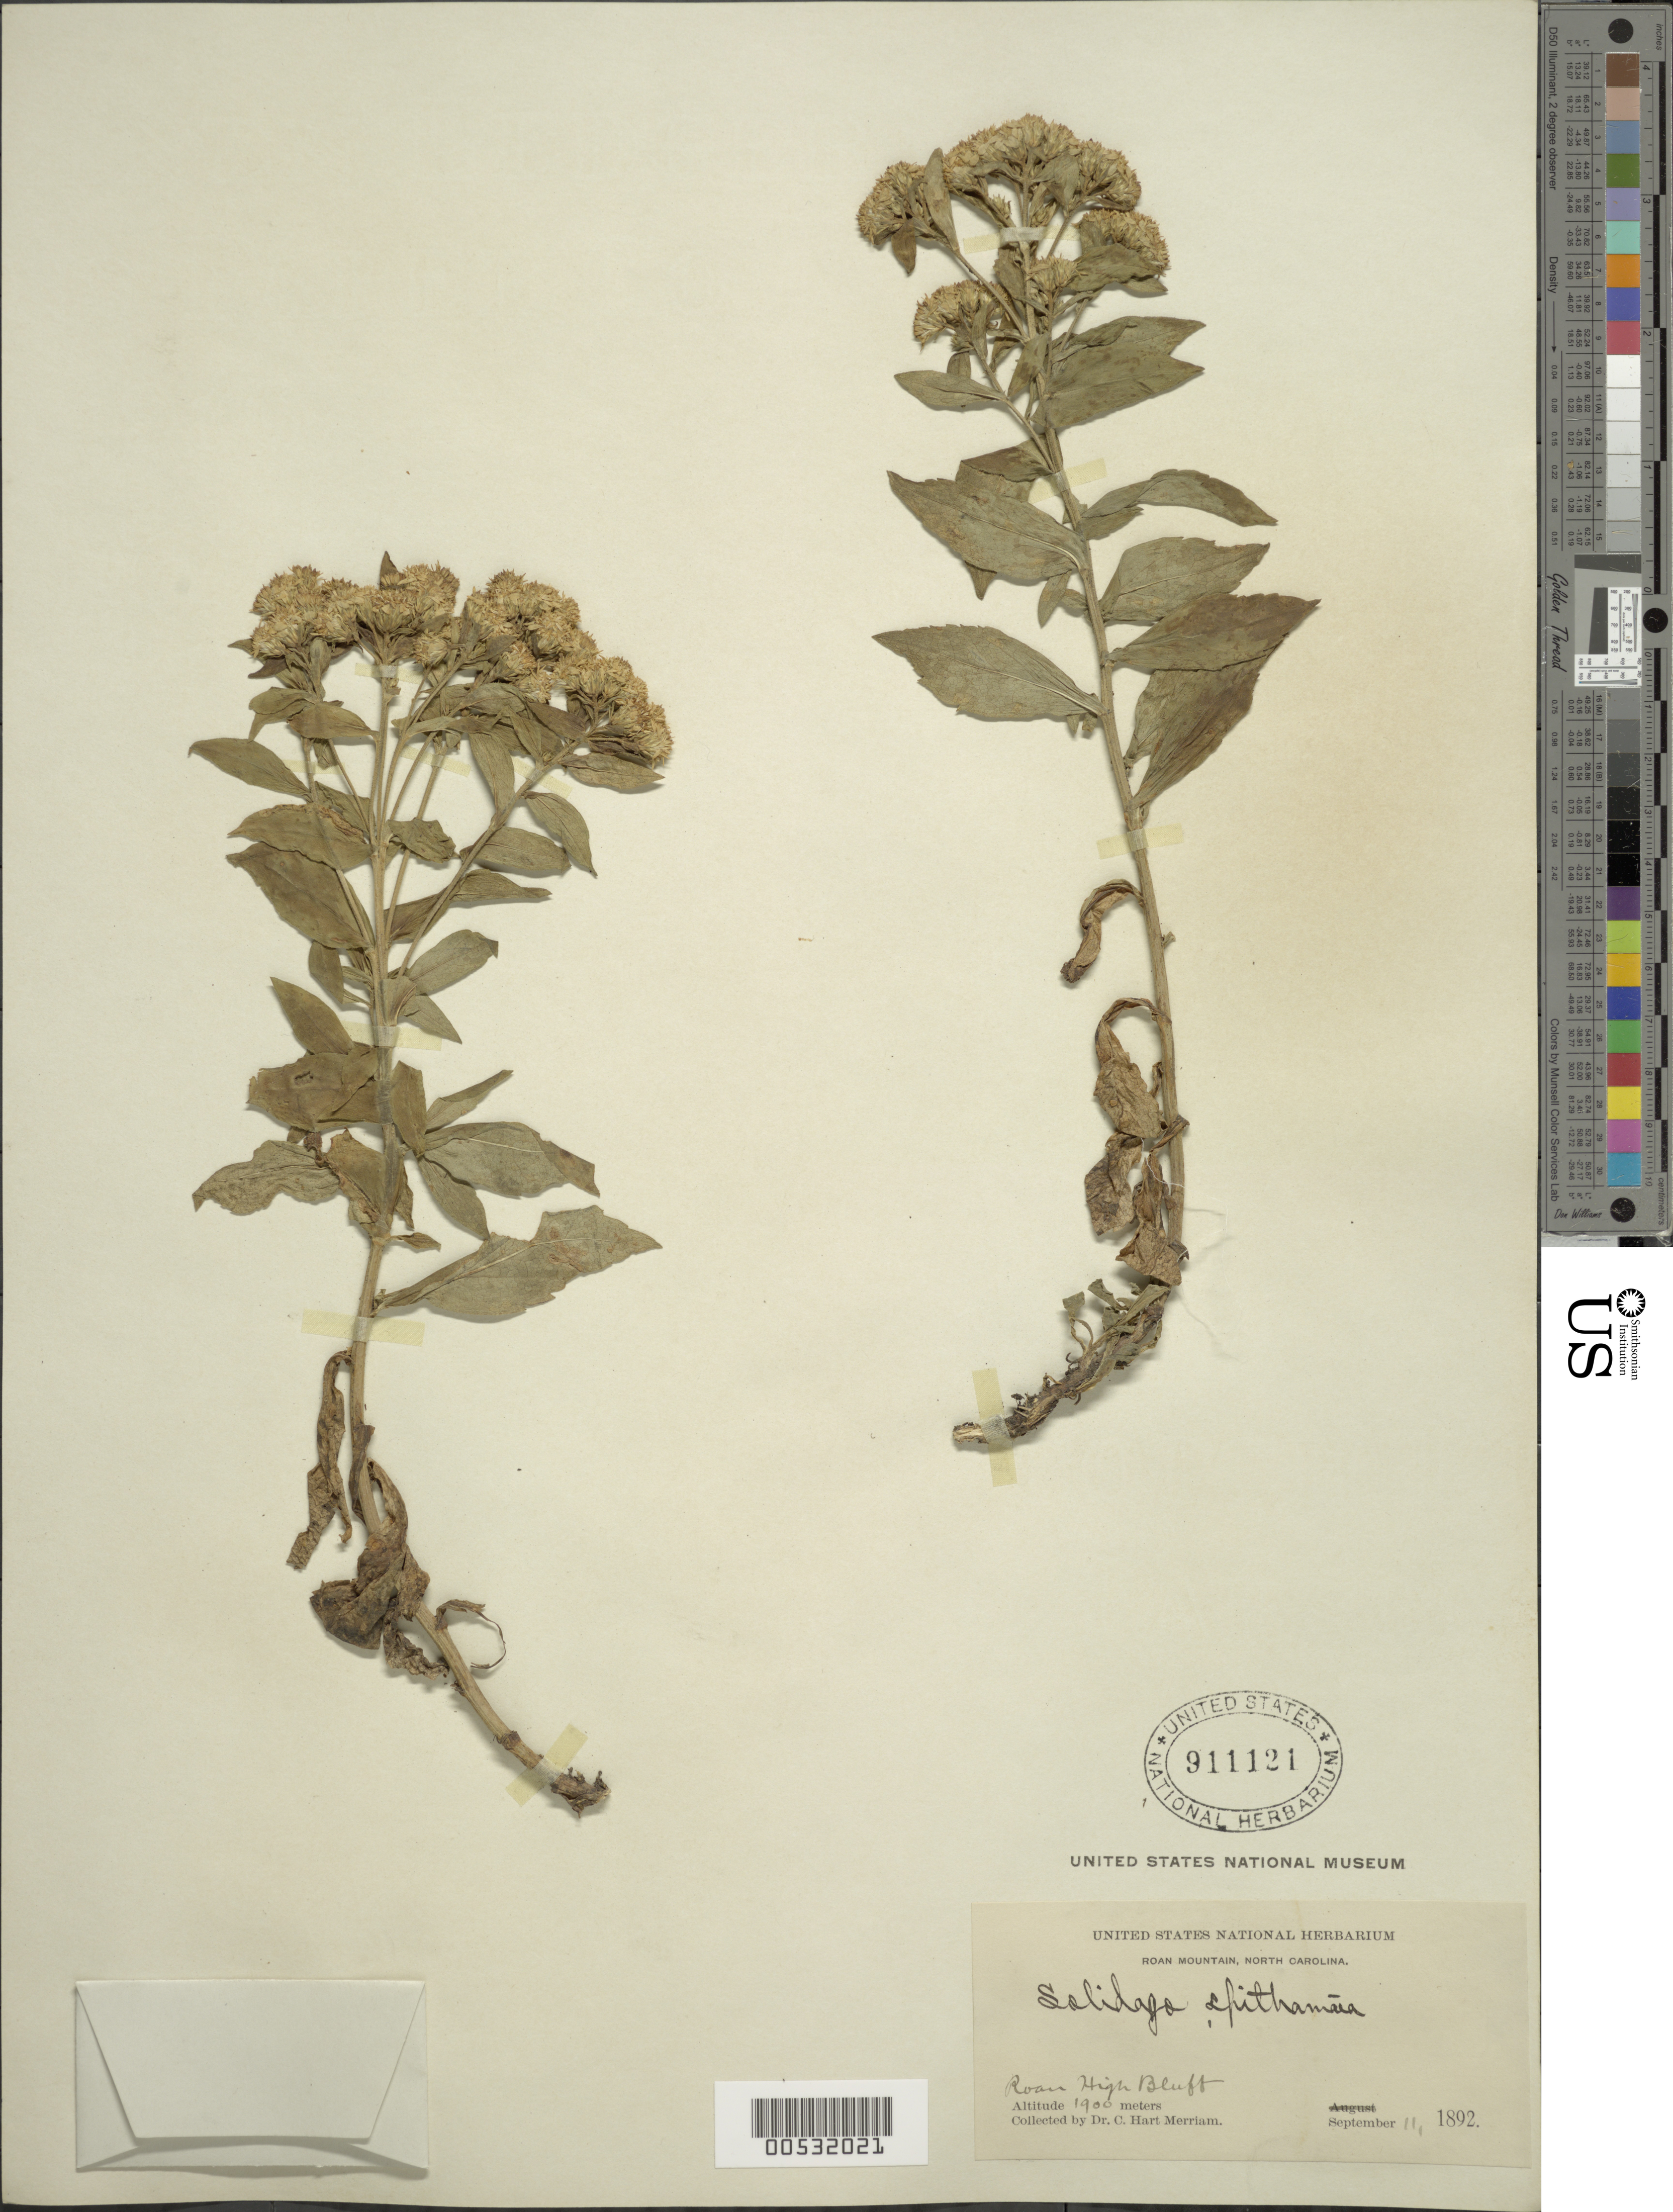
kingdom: Plantae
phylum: Tracheophyta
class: Magnoliopsida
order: Asterales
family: Asteraceae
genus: Solidago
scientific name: Solidago spithamaea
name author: M.A. Curtis ex A. Gray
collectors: C. Merriam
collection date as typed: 11 Sep 1892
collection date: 1892-09-11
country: United States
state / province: North Carolina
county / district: Mitchell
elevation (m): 1900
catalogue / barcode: US 911121